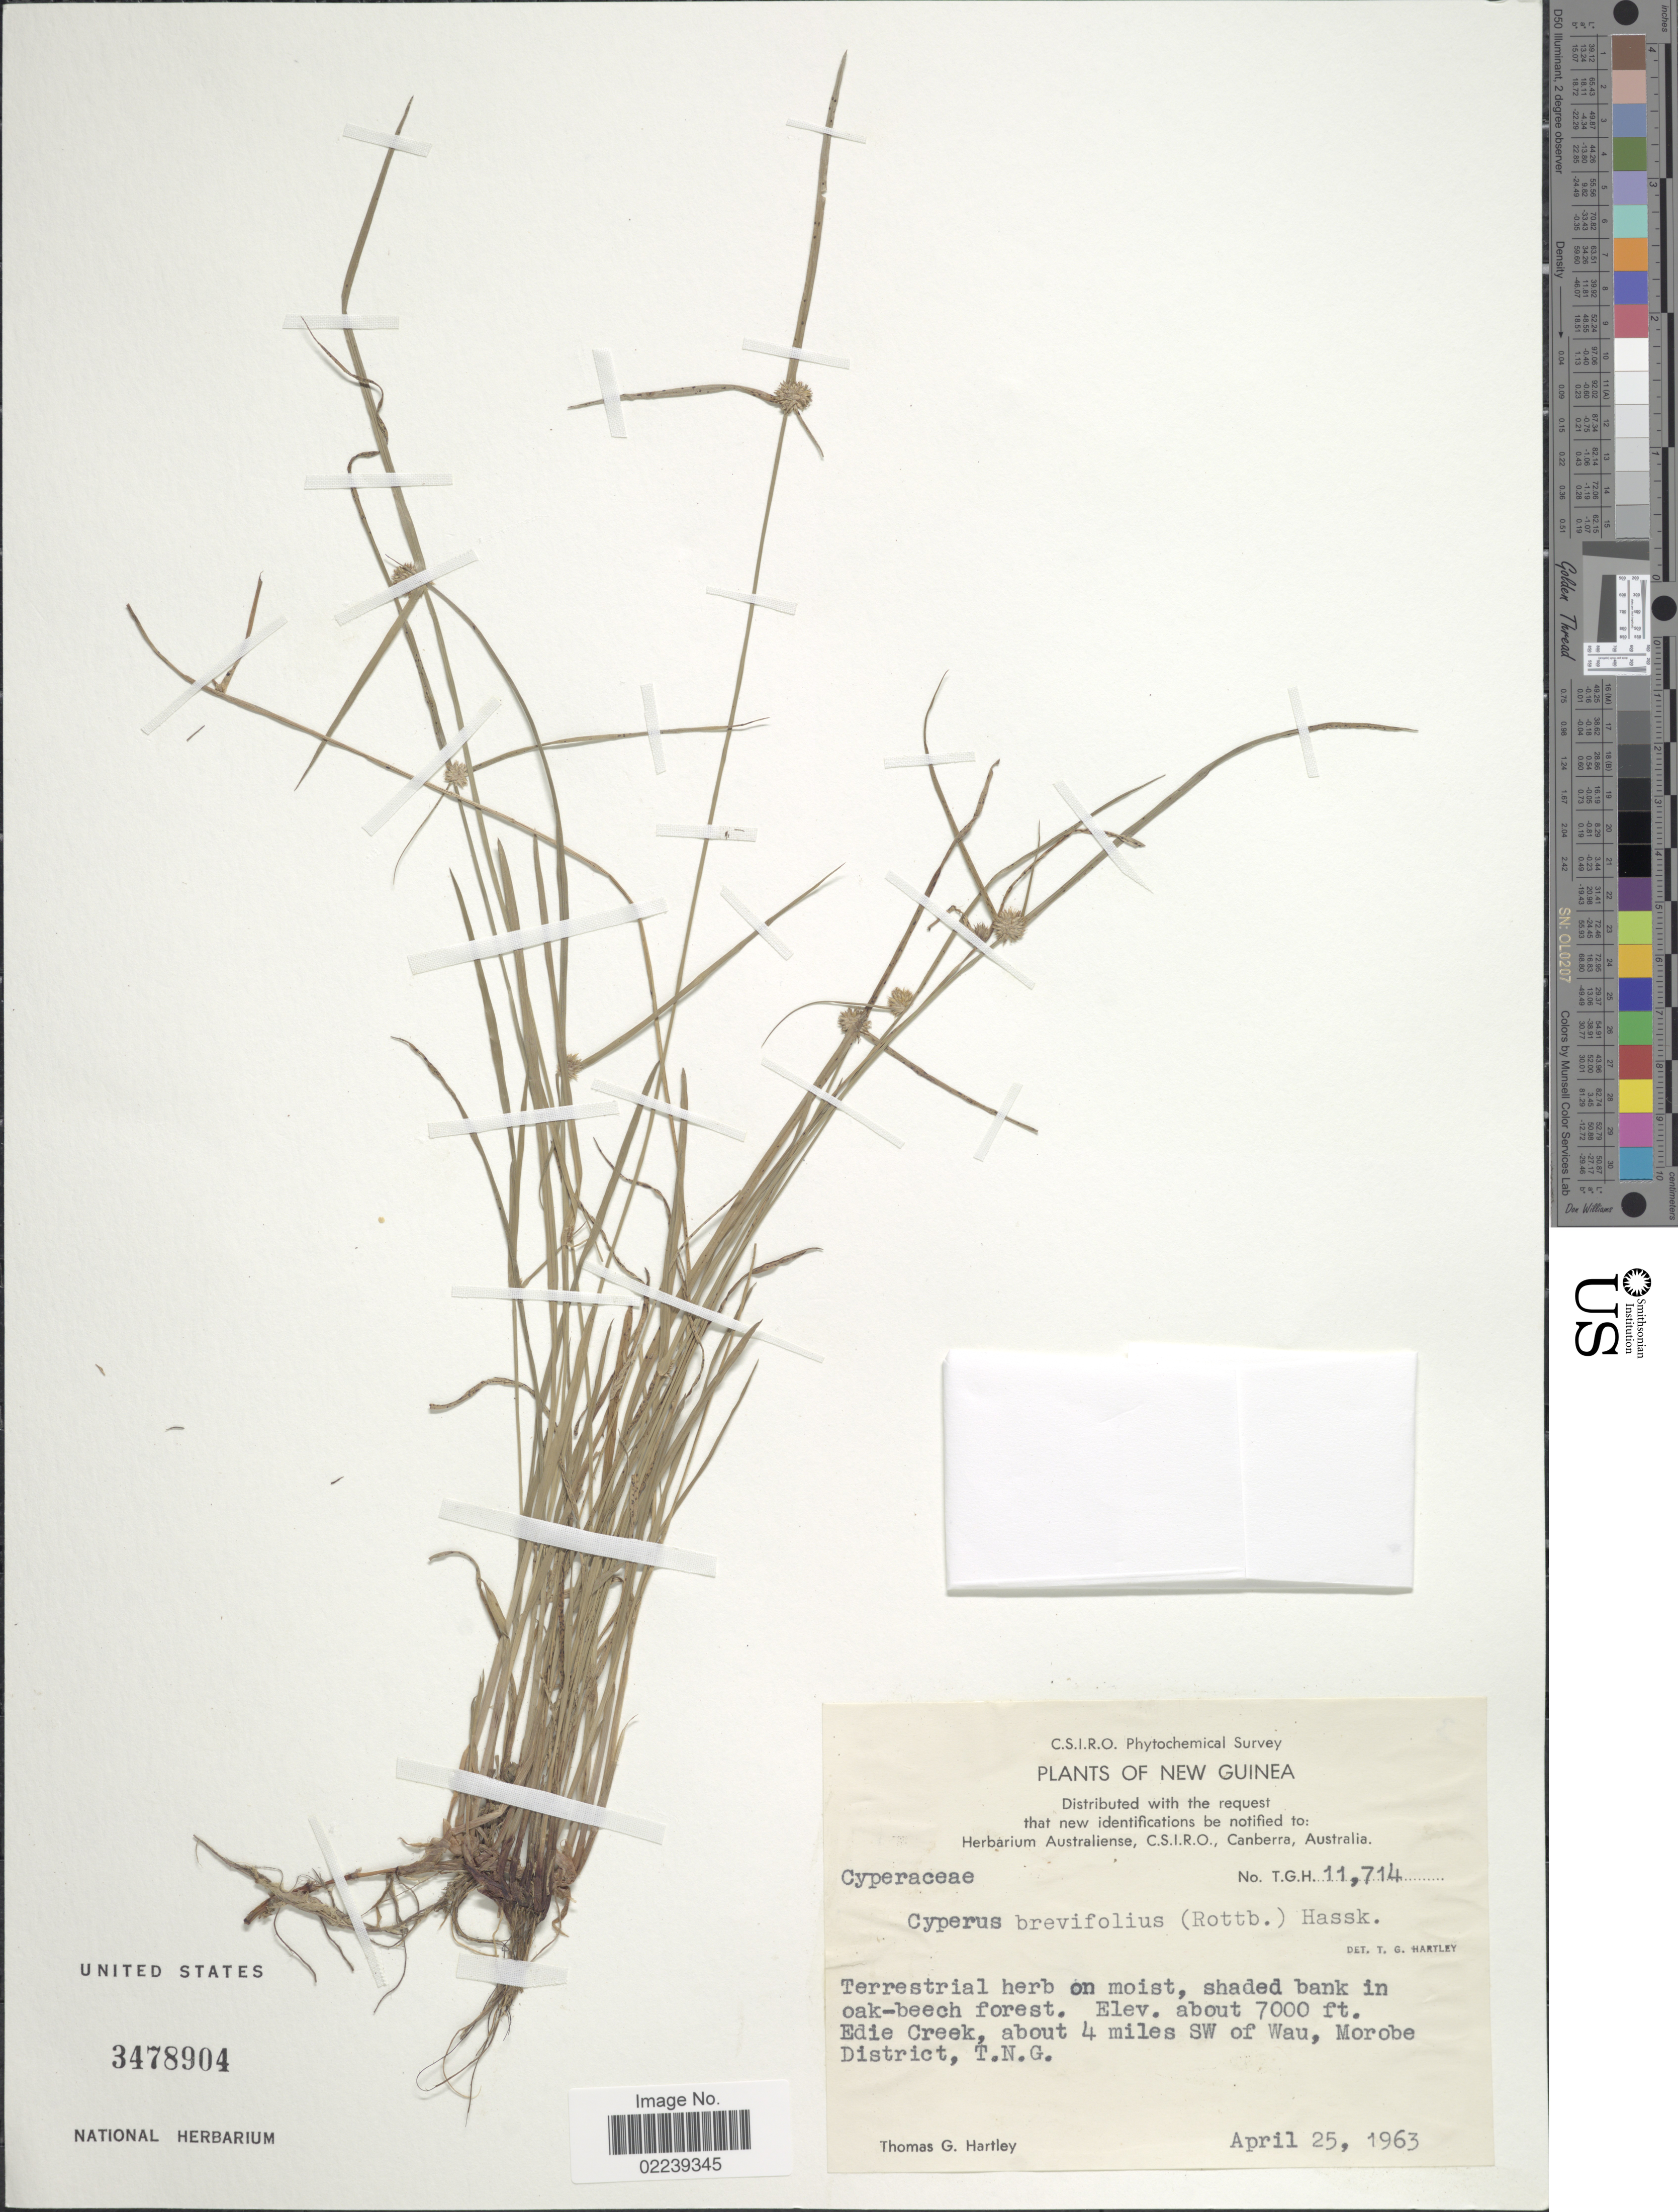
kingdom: Plantae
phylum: Tracheophyta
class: Liliopsida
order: Poales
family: Cyperaceae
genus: Cyperus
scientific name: Cyperus brevifolius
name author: (Rottb.) Hassk.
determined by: Strong, M. T., (US), Smithsonian Institution - National Museum of Natural History (UNITED STATES)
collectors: T. G. Hartley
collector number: T.G.H. 11714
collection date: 1963-04-25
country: Papua New Guinea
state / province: Morobe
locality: New Guinea, shaded bank in oak-beach forest, Edie Creek, about 4 miles SW of Wau, Morobe District, T.N. G.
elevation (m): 2134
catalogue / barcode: US 3478904